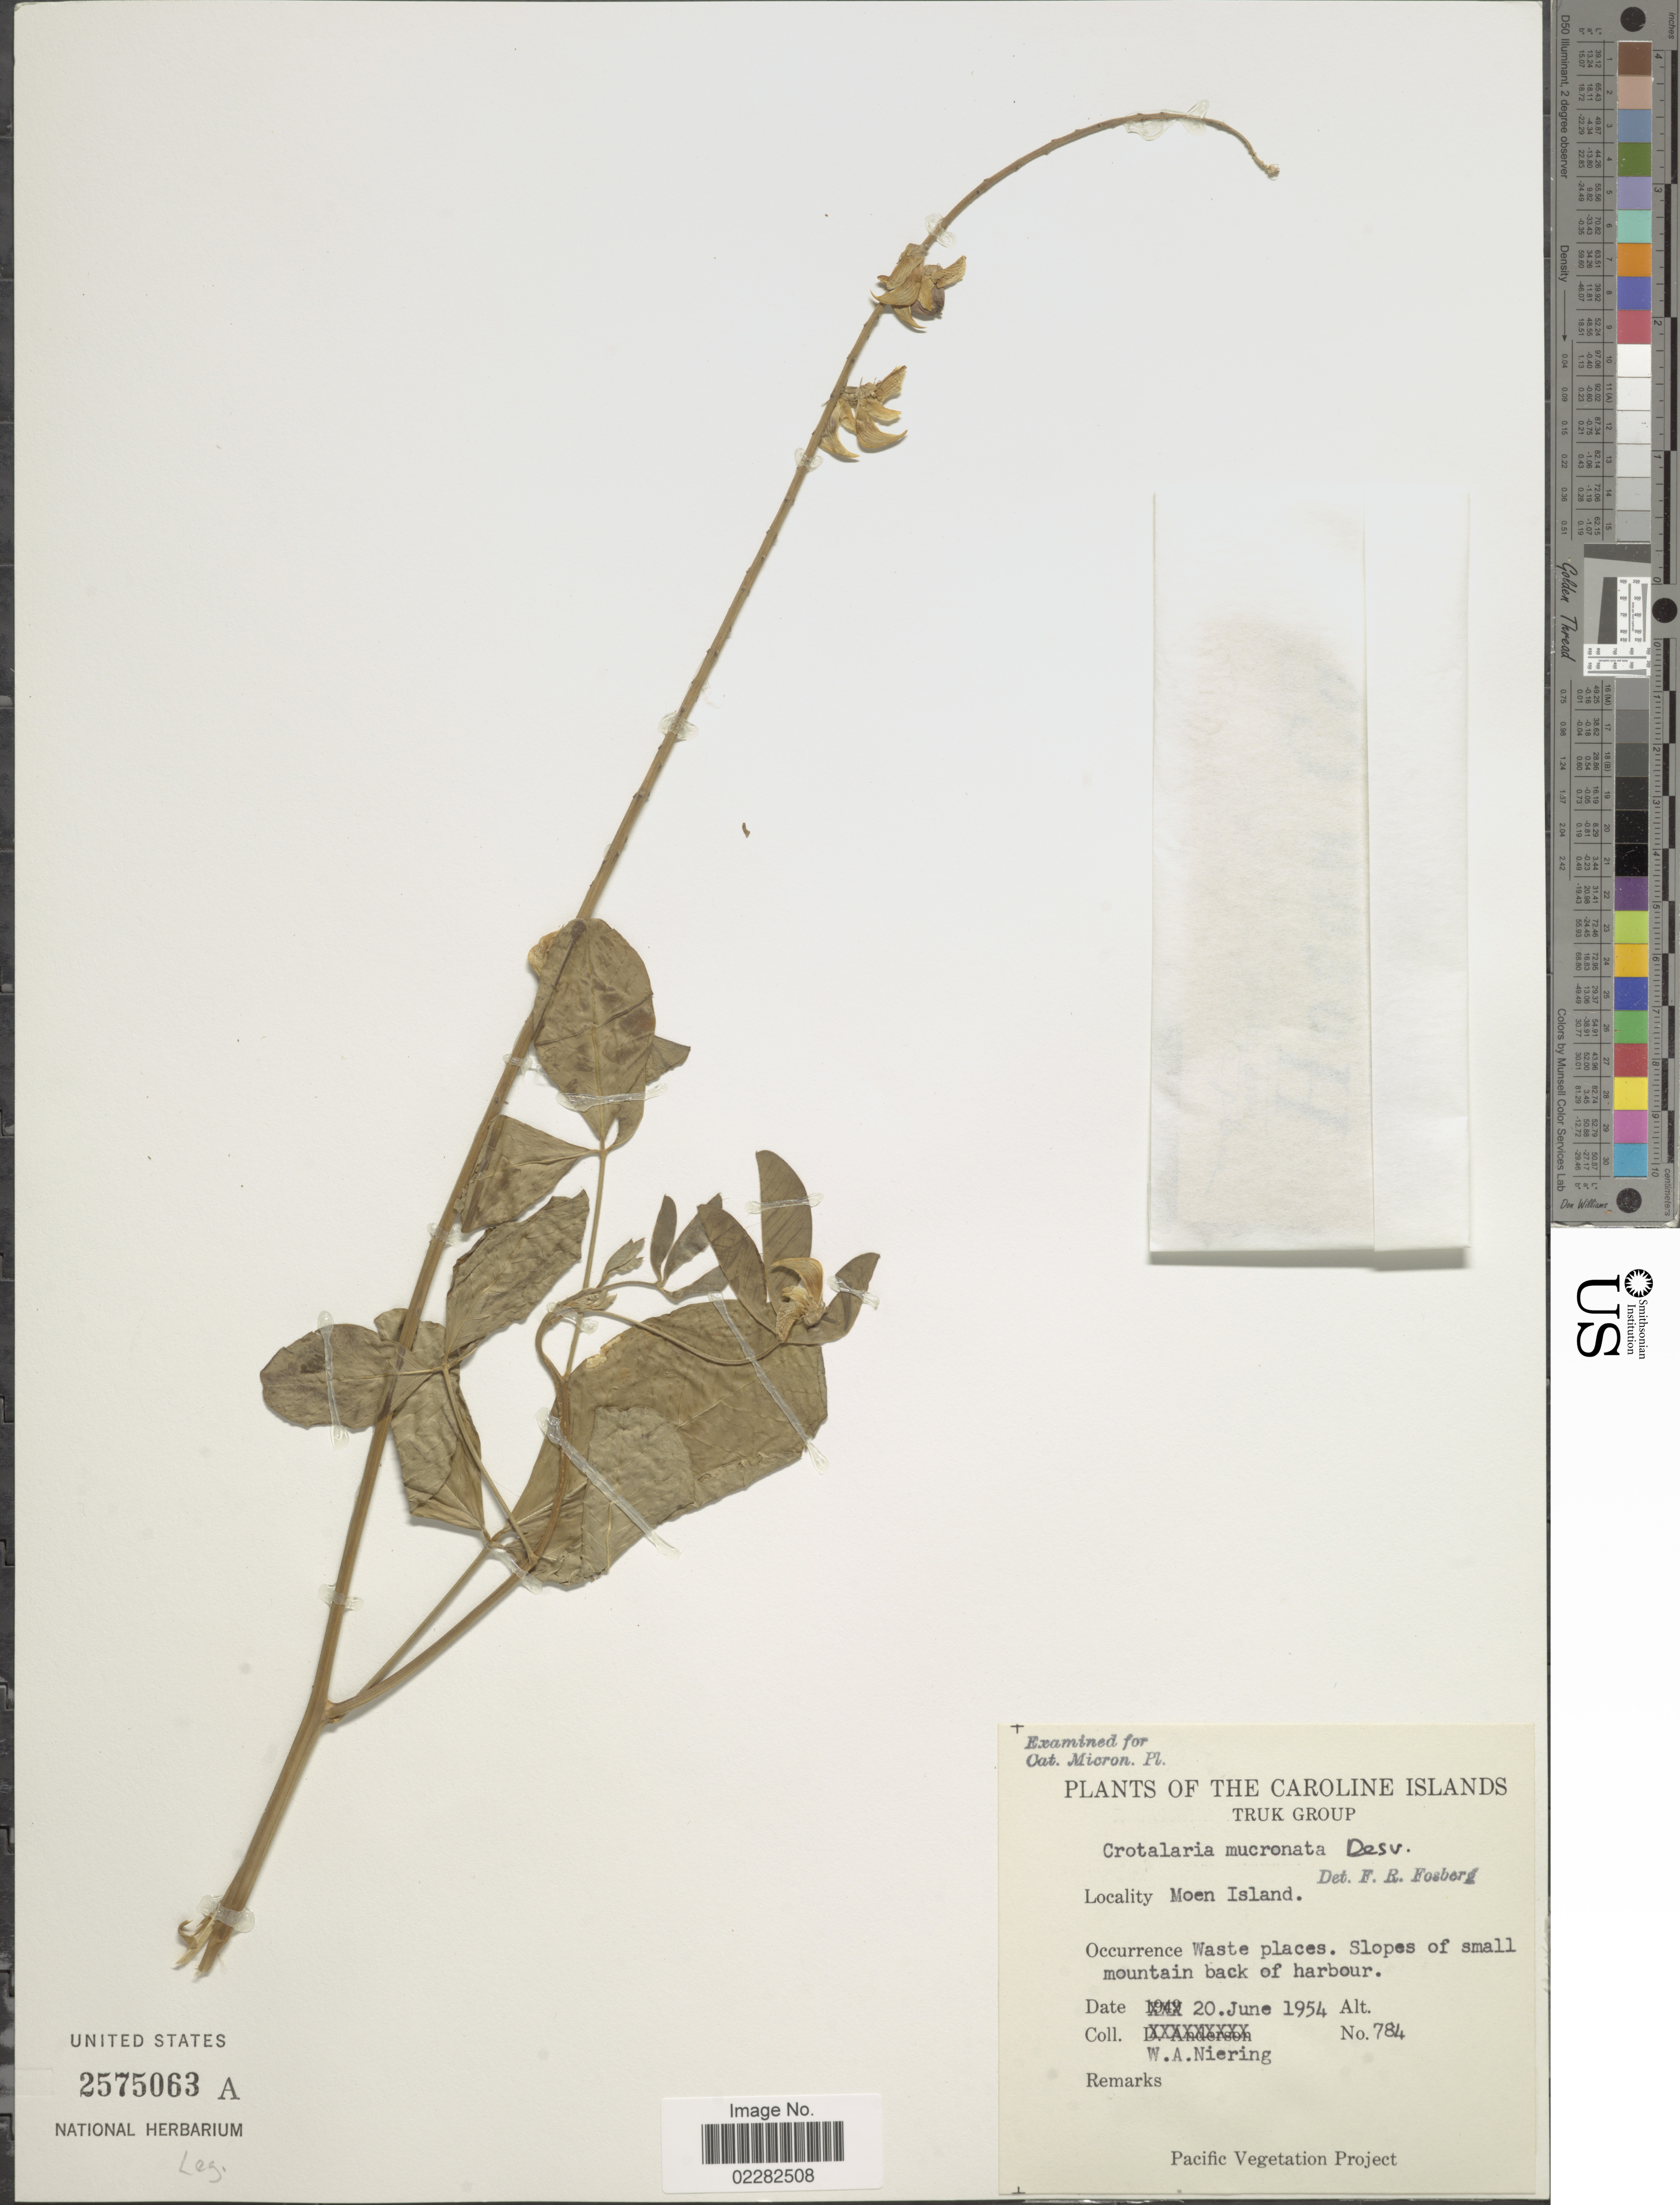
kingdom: Plantae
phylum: Tracheophyta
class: Magnoliopsida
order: Fabales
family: Fabaceae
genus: Crotalaria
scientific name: Crotalaria pallida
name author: Aiton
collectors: W. Niering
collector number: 784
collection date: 1954-06-20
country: Micronesia, Federated States of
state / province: Truk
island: Moen [Wono]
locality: Truk Group, Caroline Islands, Moen Island, waste places, slopes of small mountain back of harbour.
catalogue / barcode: US 2575063A